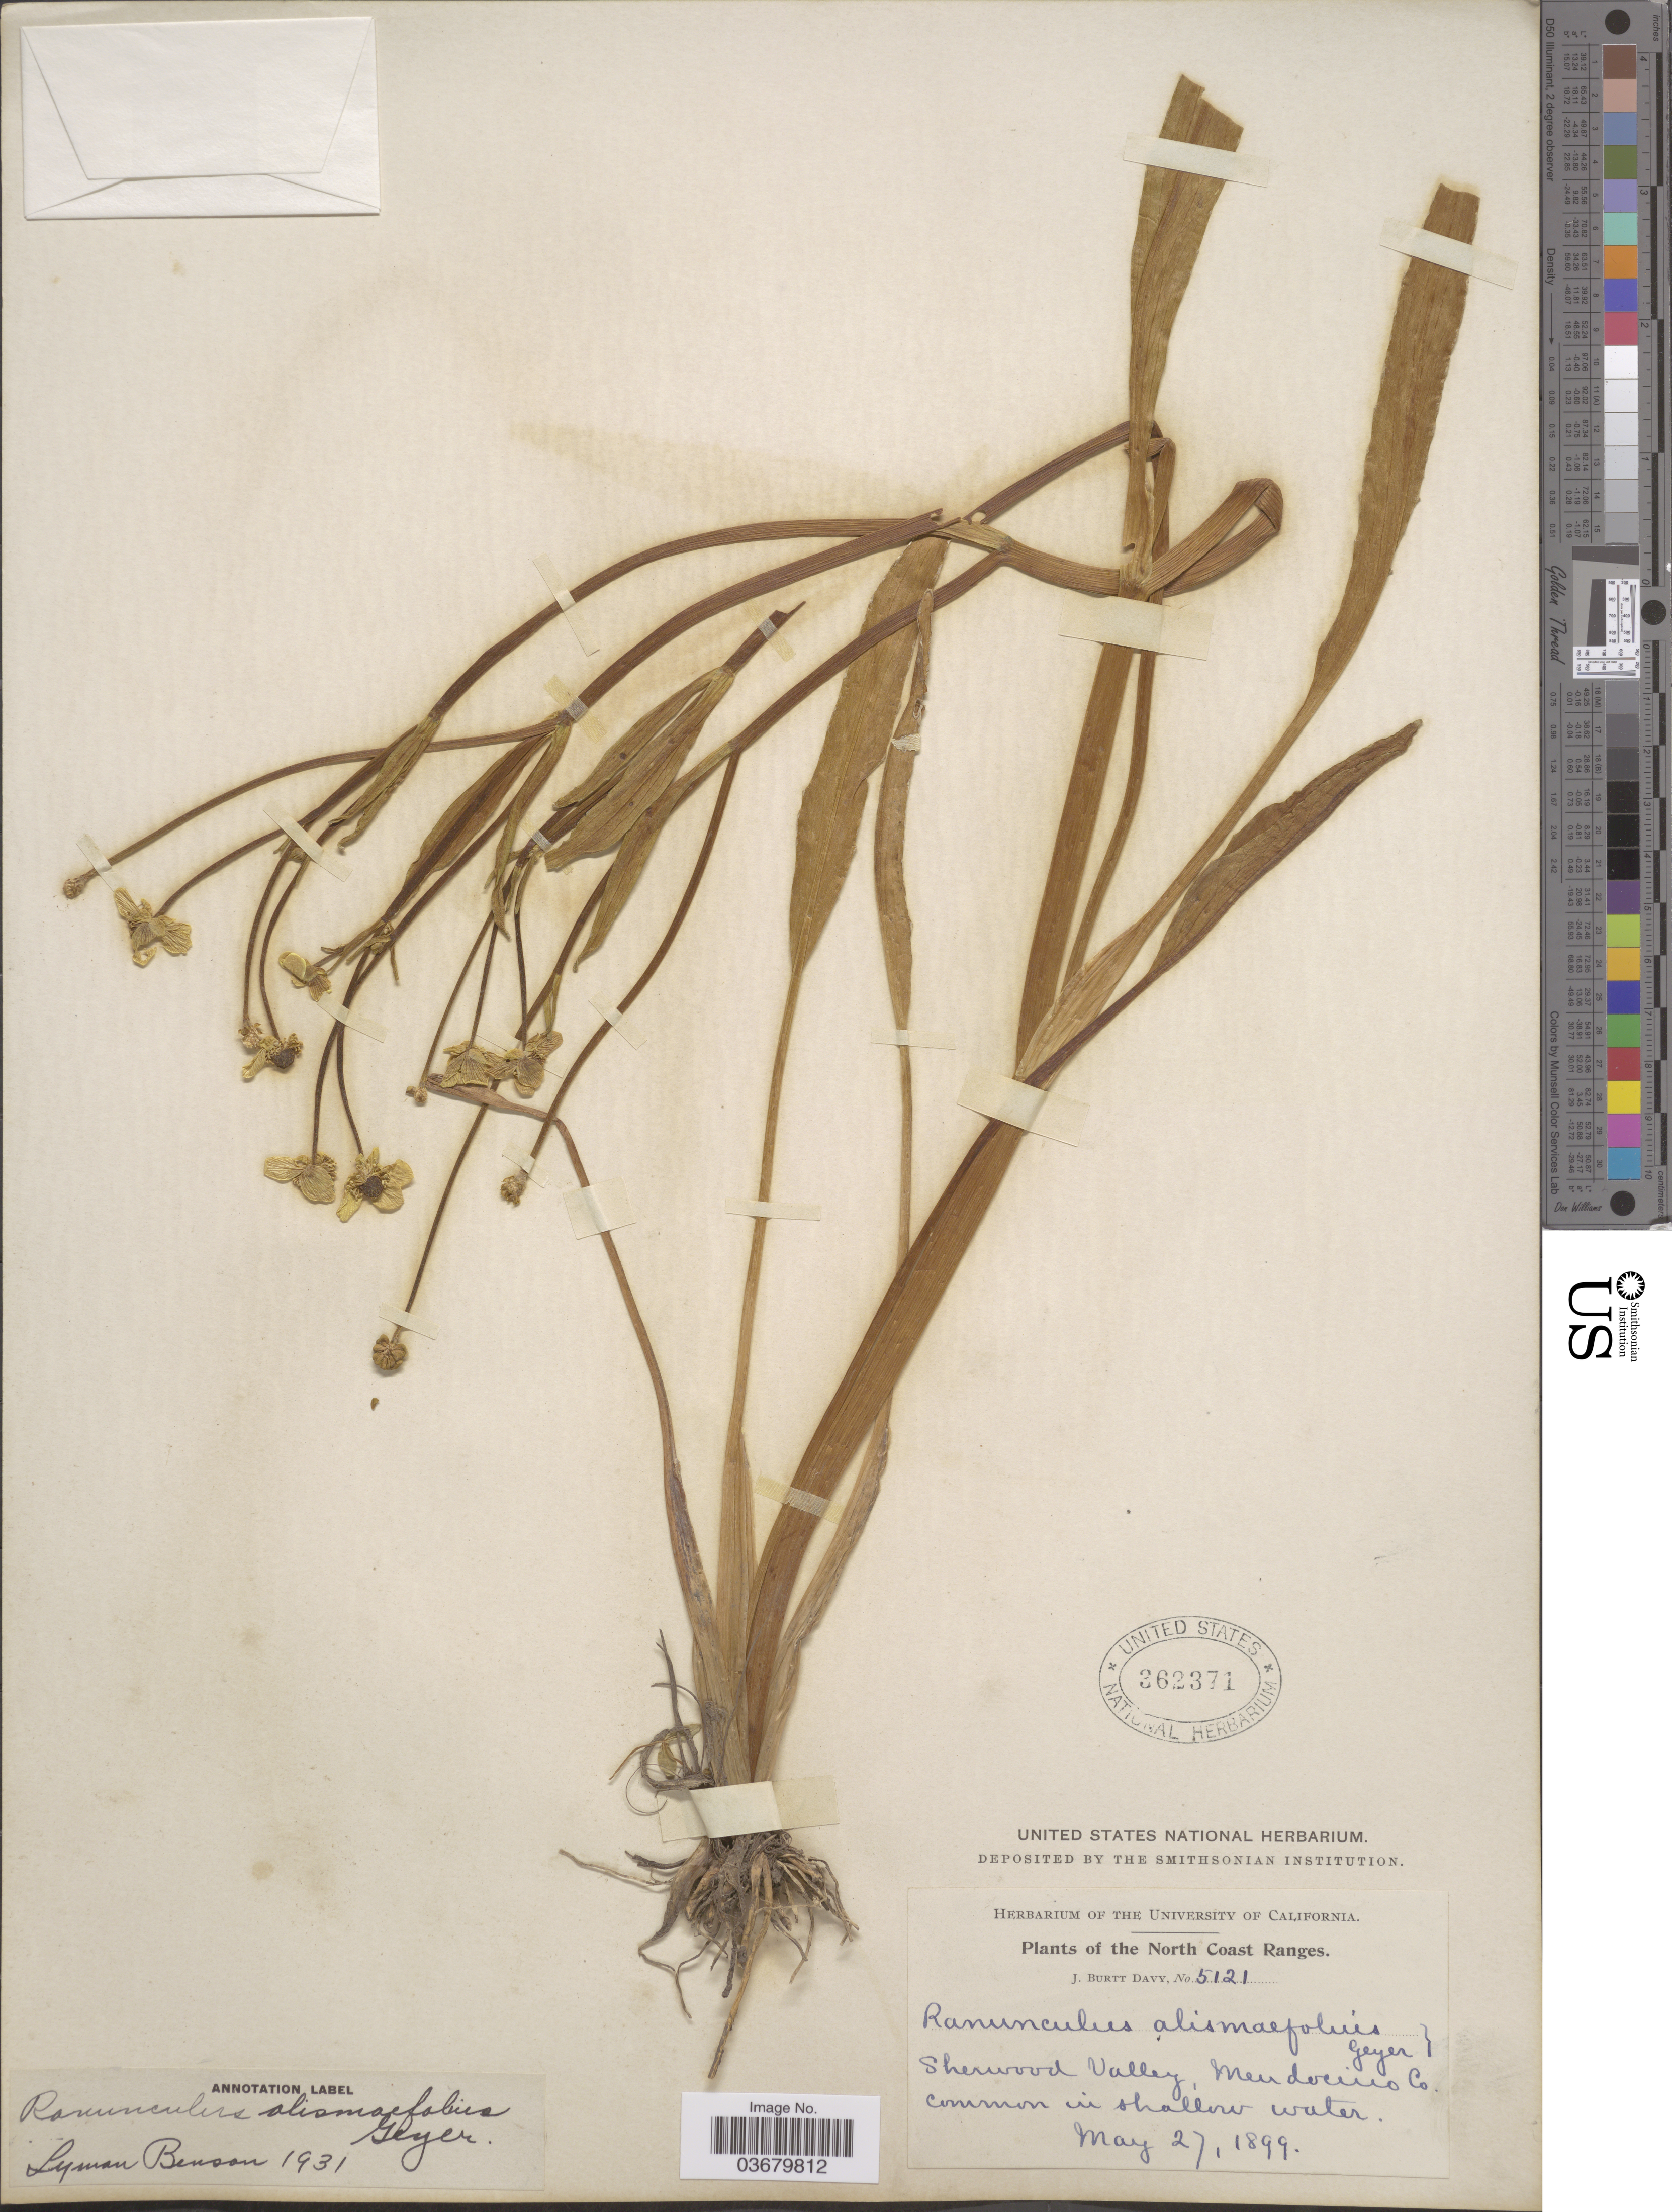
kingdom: Plantae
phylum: Tracheophyta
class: Magnoliopsida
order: Ranunculales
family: Ranunculaceae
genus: Ranunculus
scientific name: Ranunculus alismifolius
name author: Geyer ex Benth.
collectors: J. Burtt Davy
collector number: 5121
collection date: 1899-05-27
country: United States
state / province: California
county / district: Mendocino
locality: The North Coast Ranges. Sherwood Valley, Mendocino Co.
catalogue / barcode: US 362371